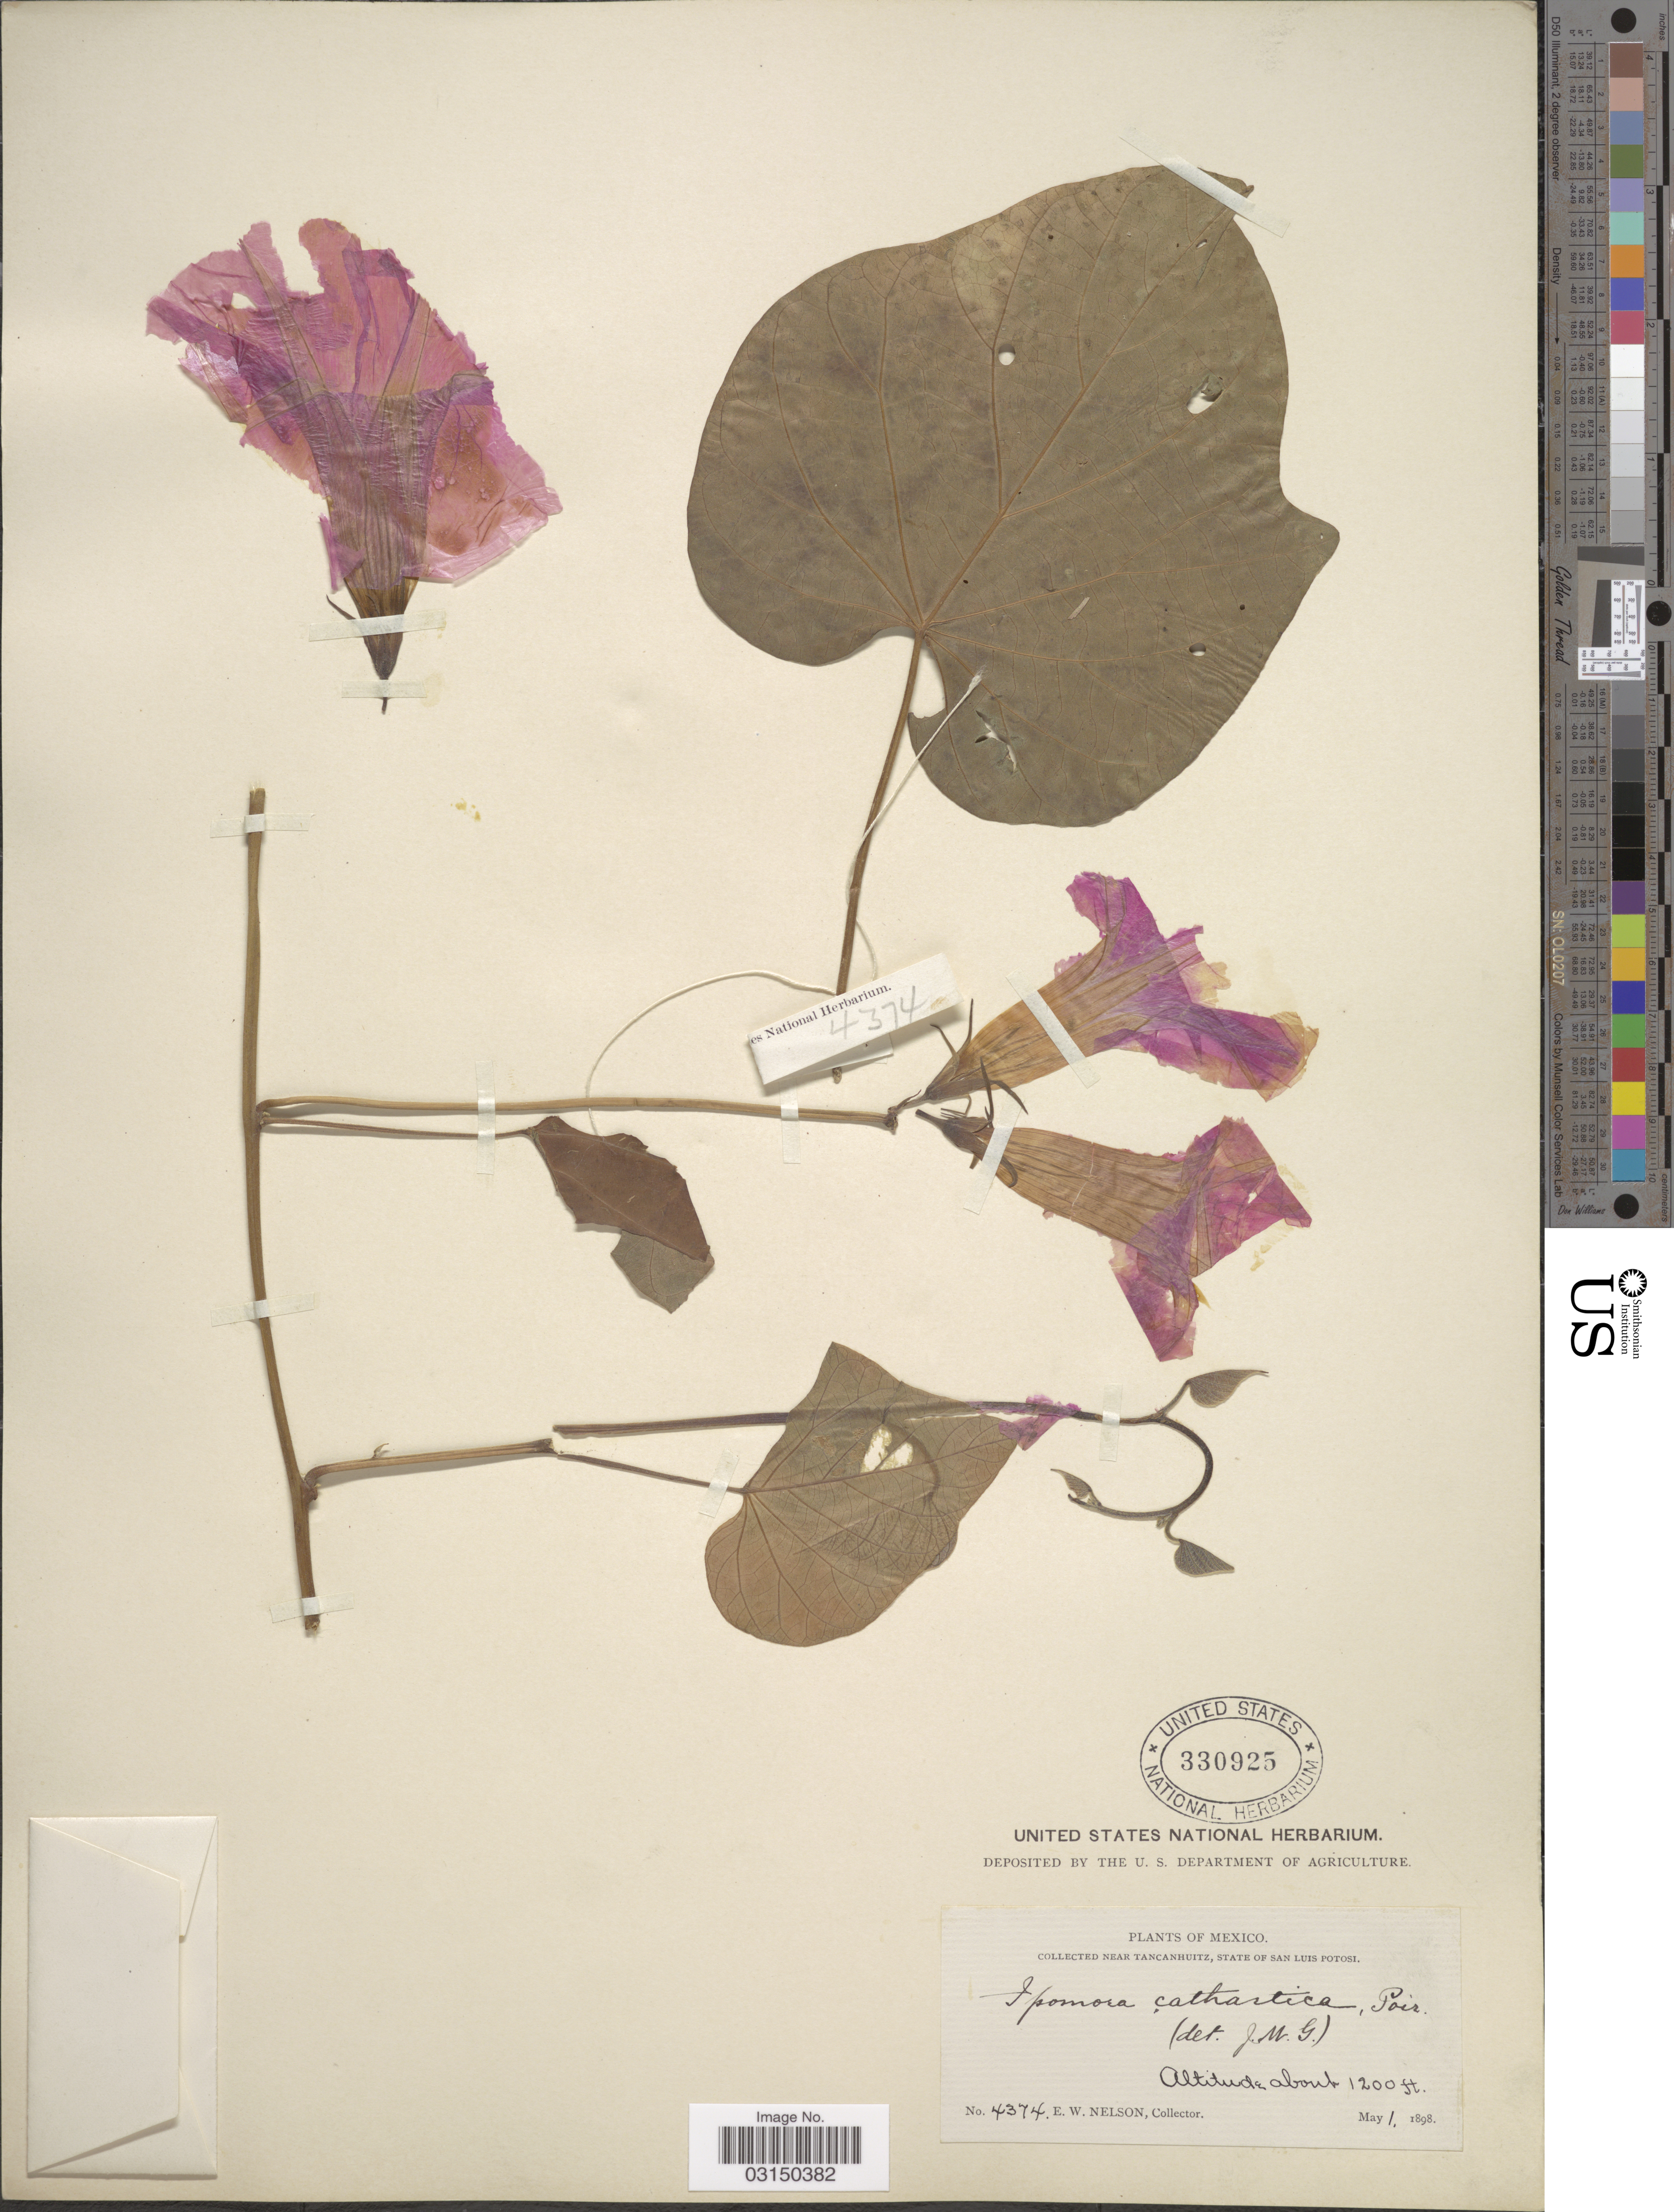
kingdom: Plantae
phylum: Tracheophyta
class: Magnoliopsida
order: Solanales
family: Convolvulaceae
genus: Ipomoea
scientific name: Ipomoea indica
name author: (Burm.) Merr.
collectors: E. W. Nelson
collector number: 4374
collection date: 1898-05-01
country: Mexico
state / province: San Luis Potosí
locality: Collected near Tancanhuitz, State of San Luis Potosi.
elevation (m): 366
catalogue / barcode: US 330925